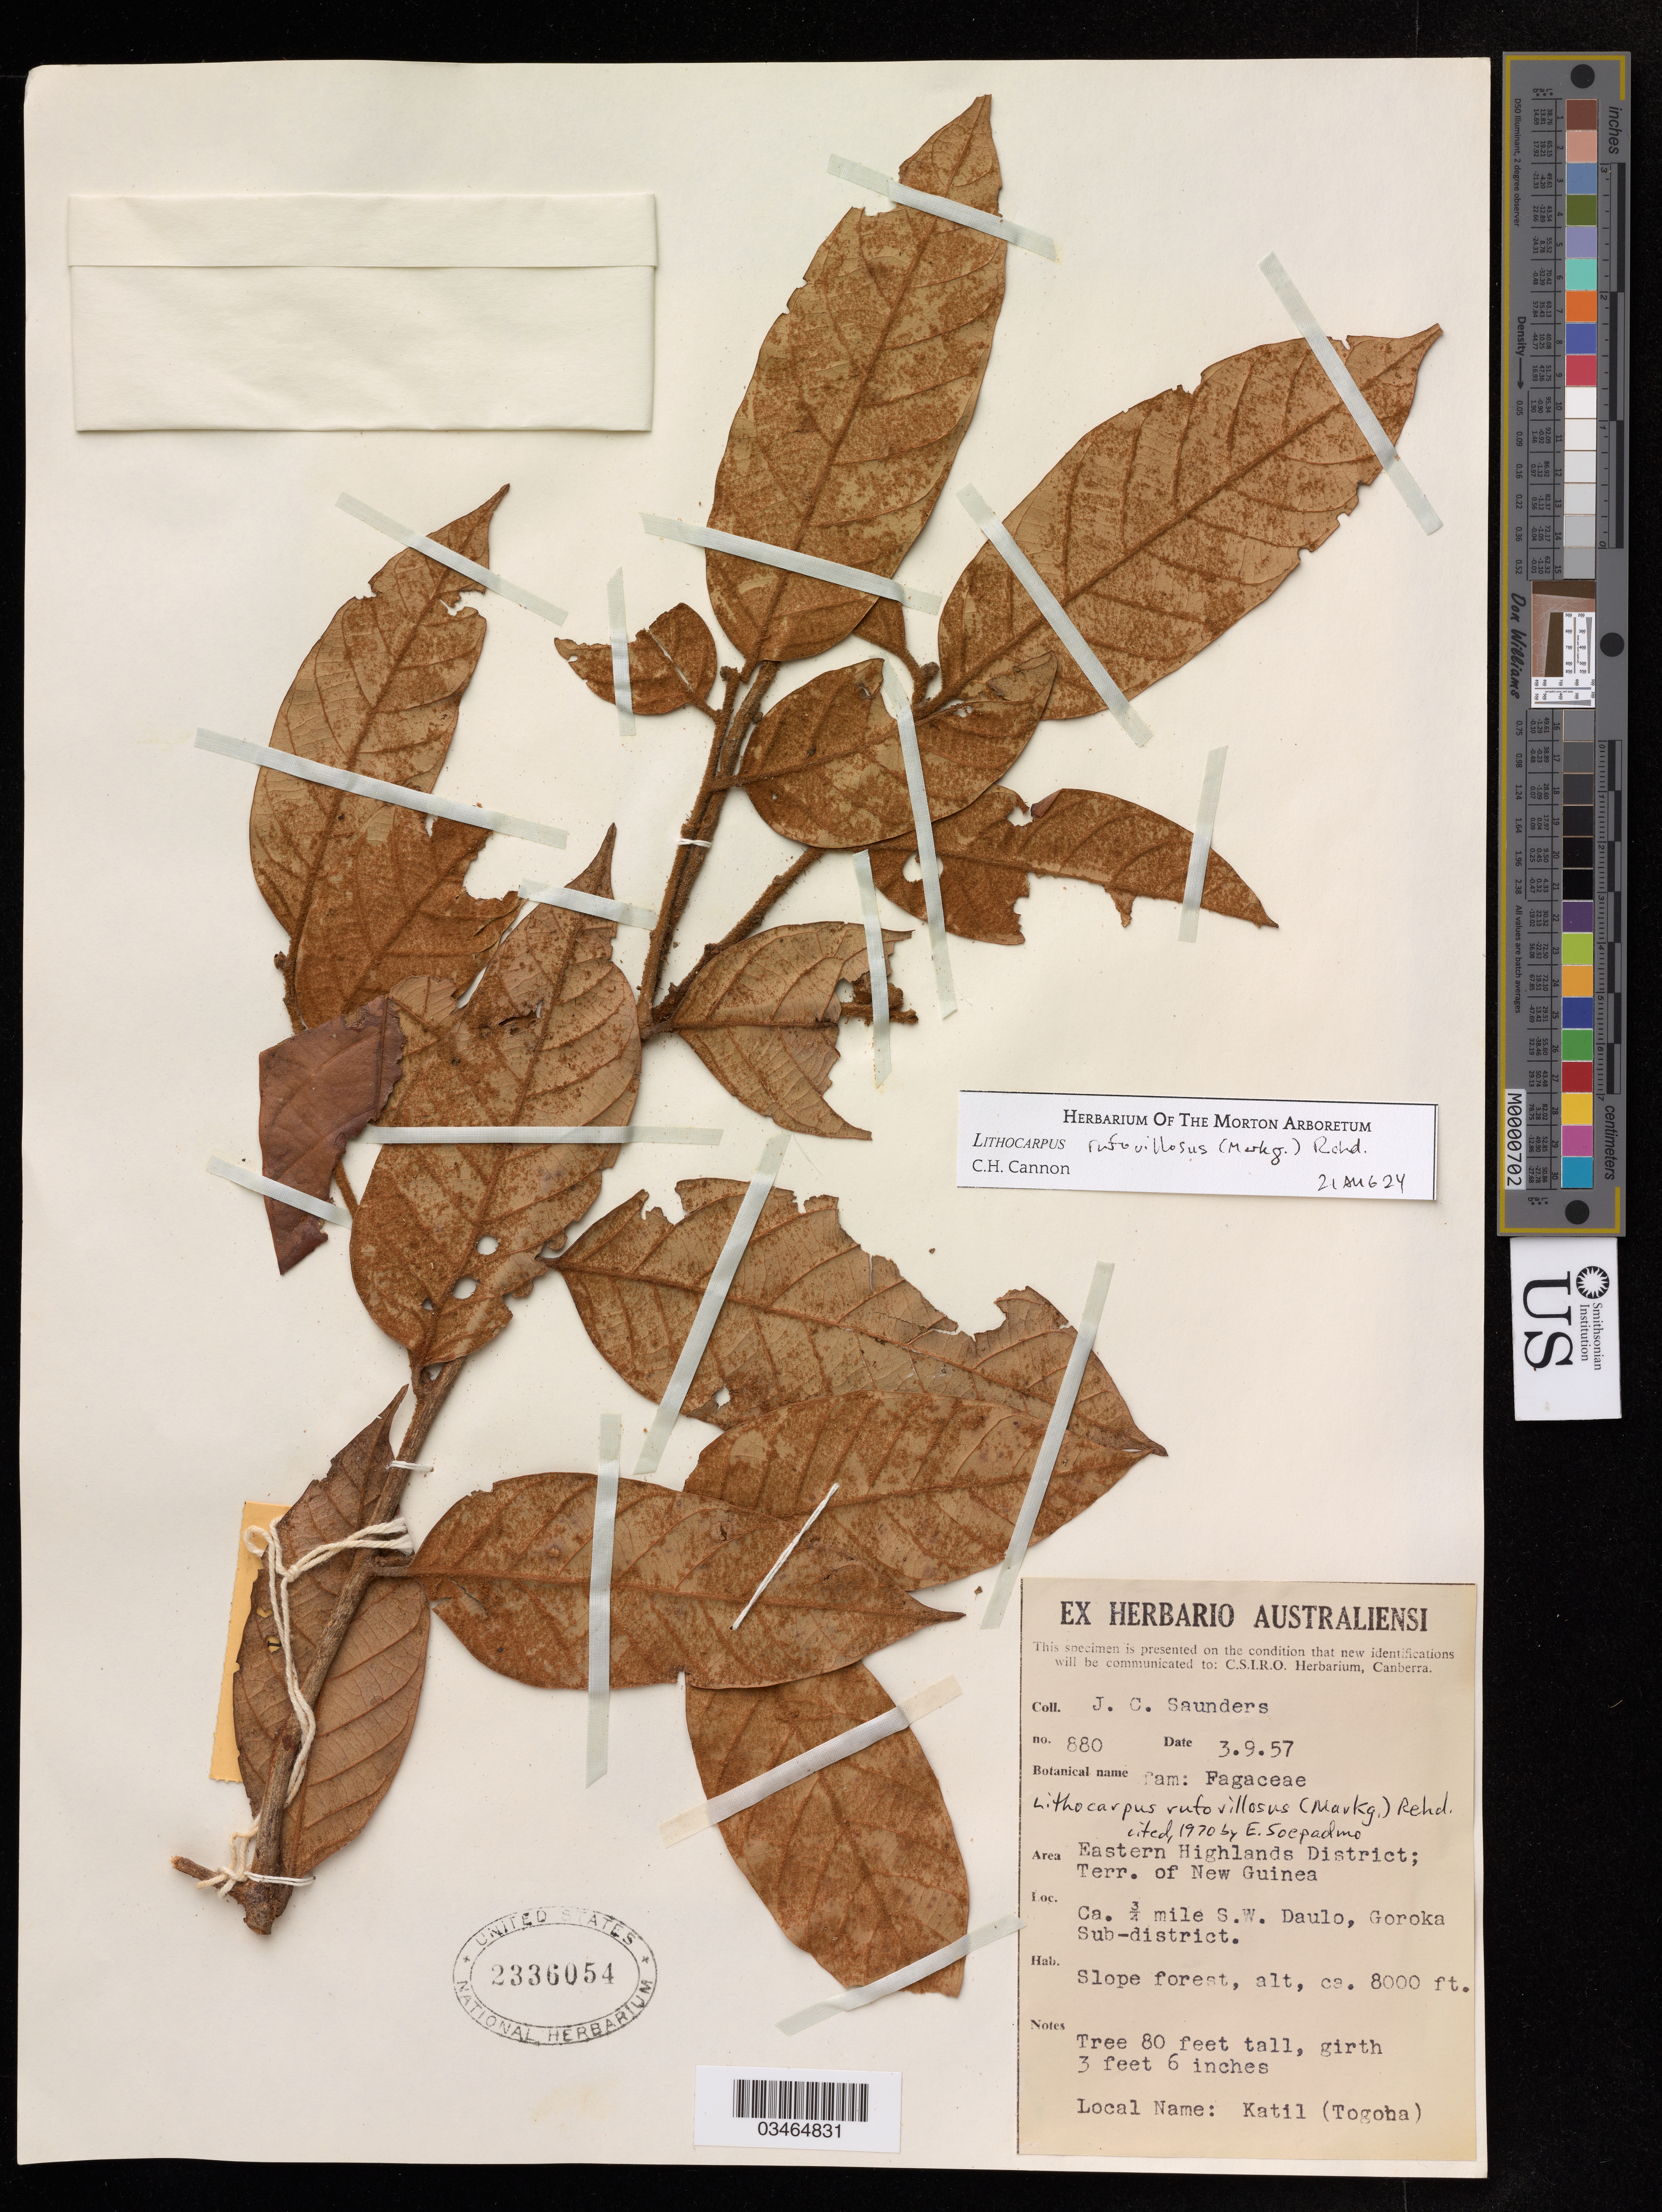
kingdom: Plantae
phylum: Tracheophyta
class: Magnoliopsida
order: Fagales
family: Fagaceae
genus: Lithocarpus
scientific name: Lithocarpus rufovillosus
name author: (Markgr.) Rehder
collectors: J. C. Saunders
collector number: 880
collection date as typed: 3 Sep57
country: Papua New Guinea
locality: Eastern Highlands District. Ca. ¾ mile S.W. Daulo, Goroka Sub-district.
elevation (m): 2438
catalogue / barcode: US 2336054